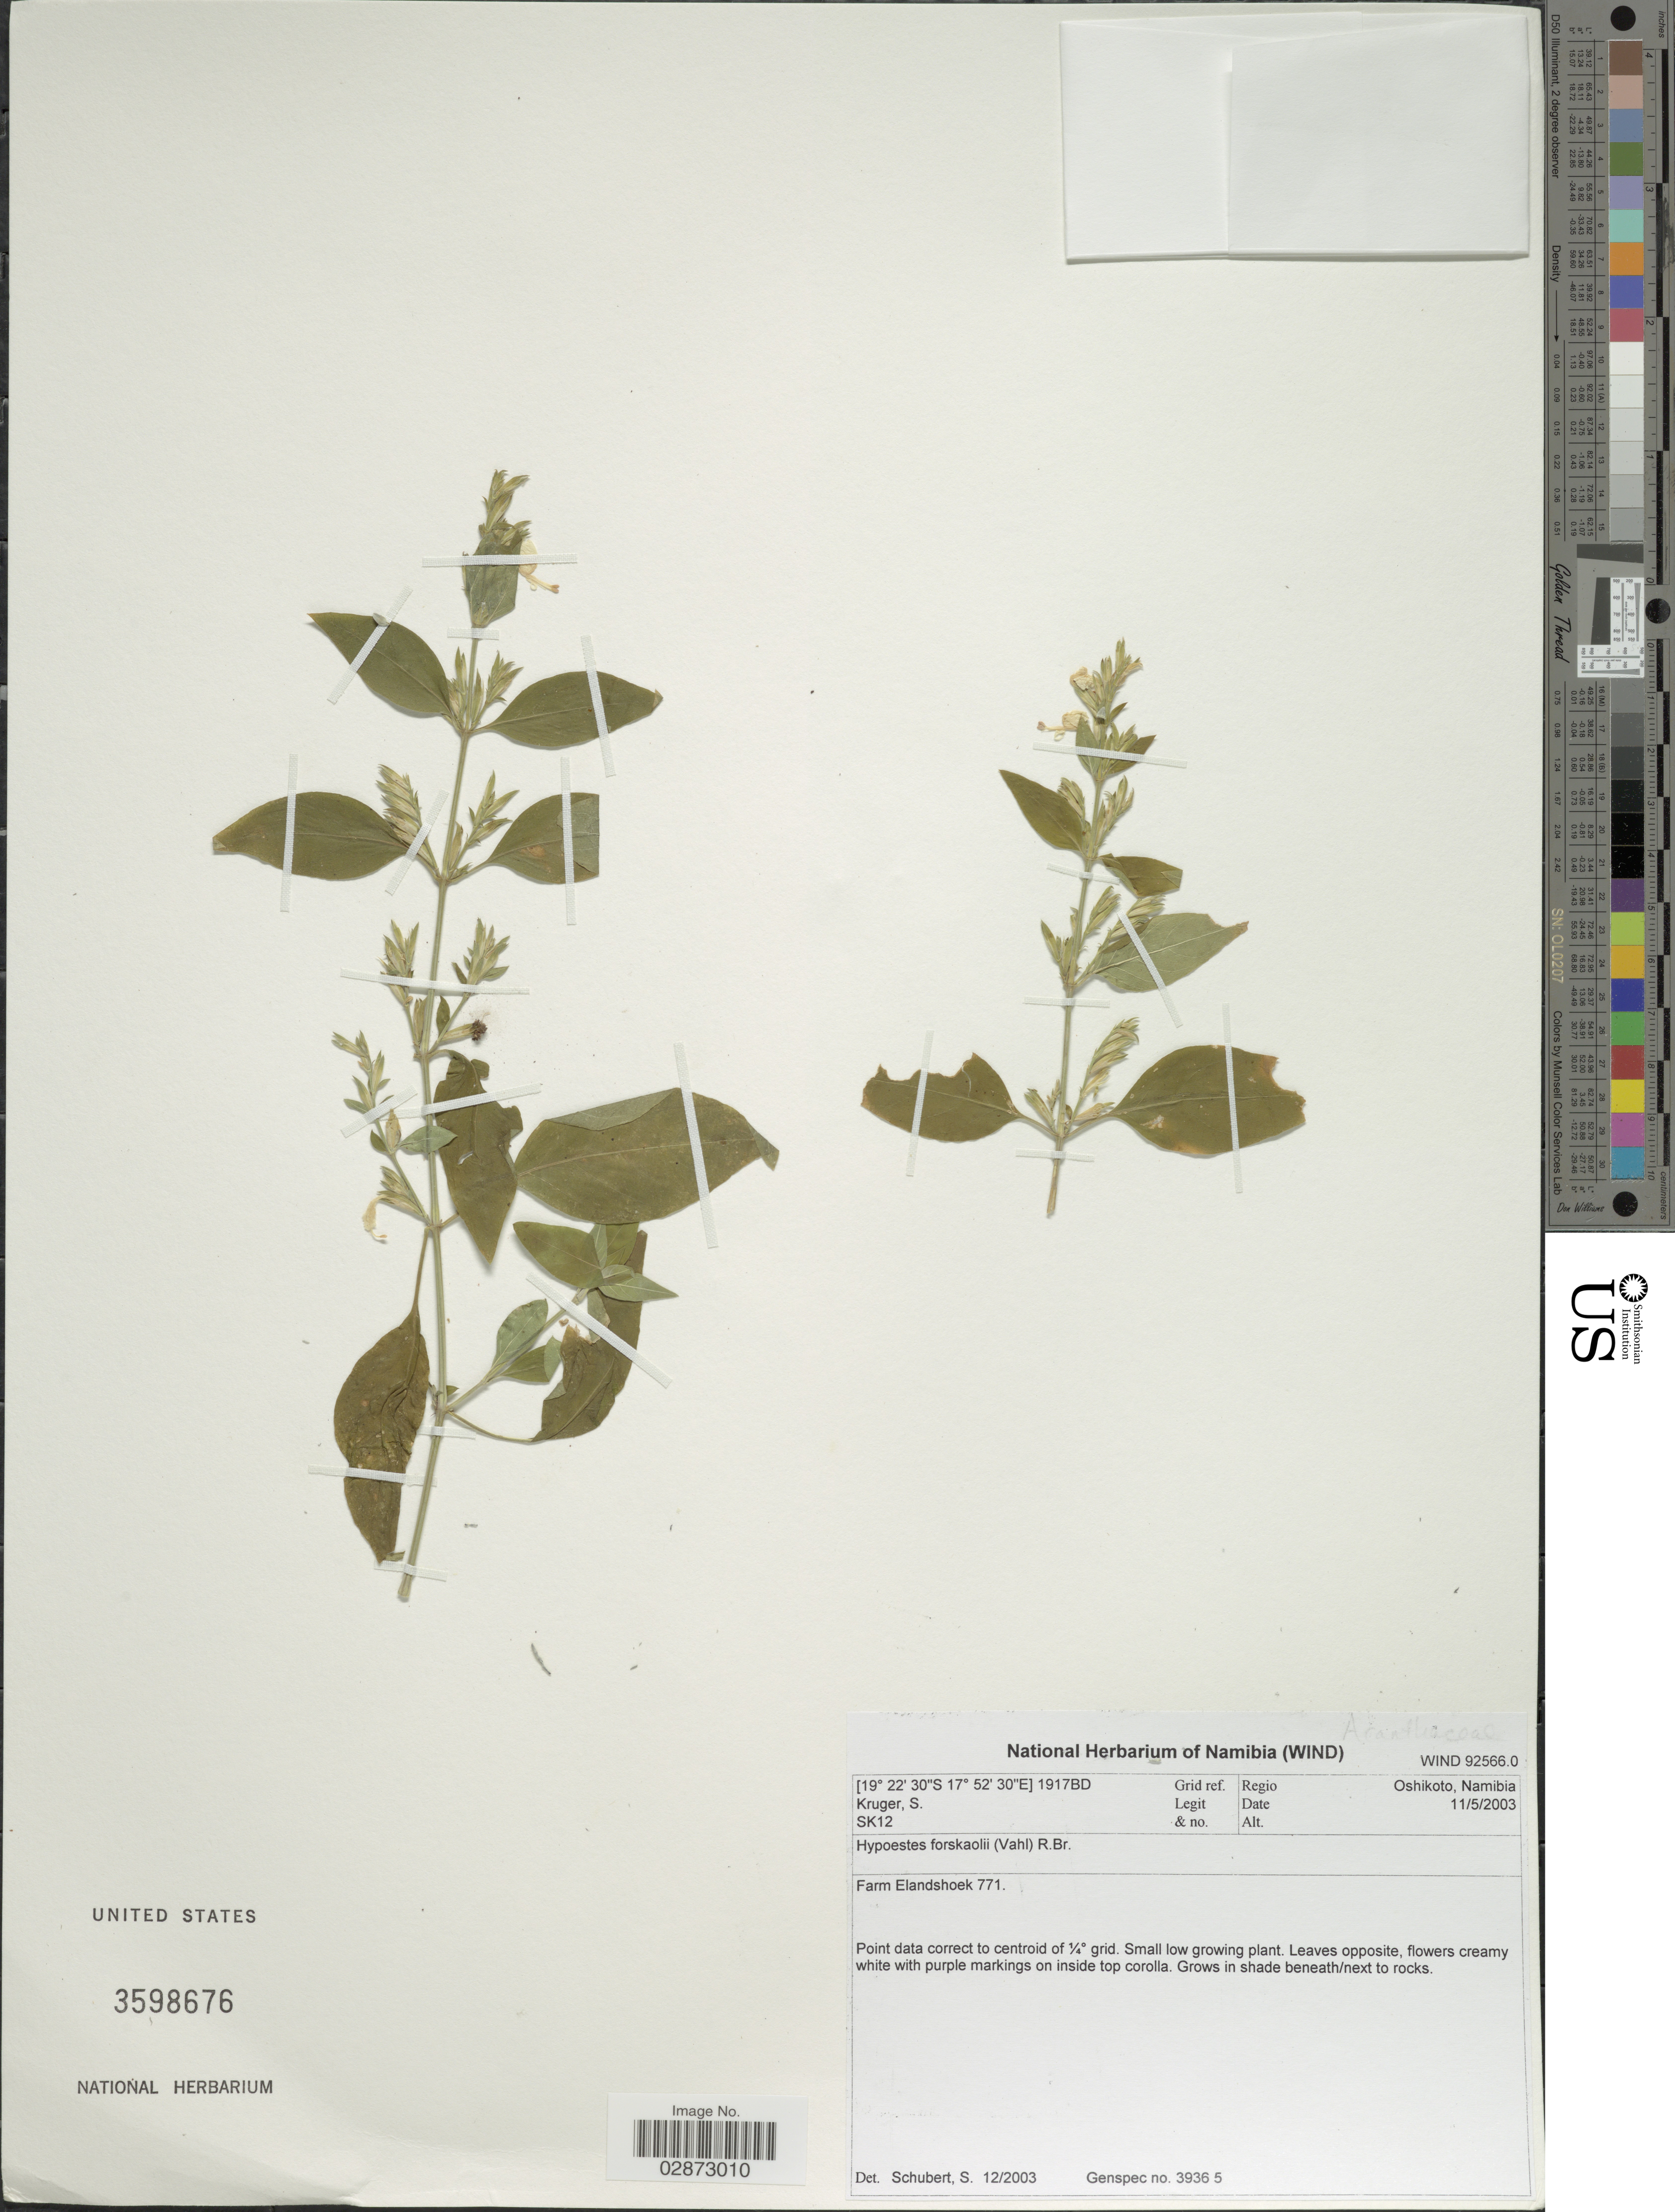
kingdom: Plantae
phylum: Tracheophyta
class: Magnoliopsida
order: Lamiales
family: Acanthaceae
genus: Hypoestes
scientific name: Hypoestes forsskaolii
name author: (Vahl) R. Br.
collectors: S. Kruger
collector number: SK12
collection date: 2003-05-11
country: Namibia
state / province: Oshikoto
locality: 1917BD Grid ref. Regio Oshikoto. Farm Elandshoek 771.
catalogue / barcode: US 3598676